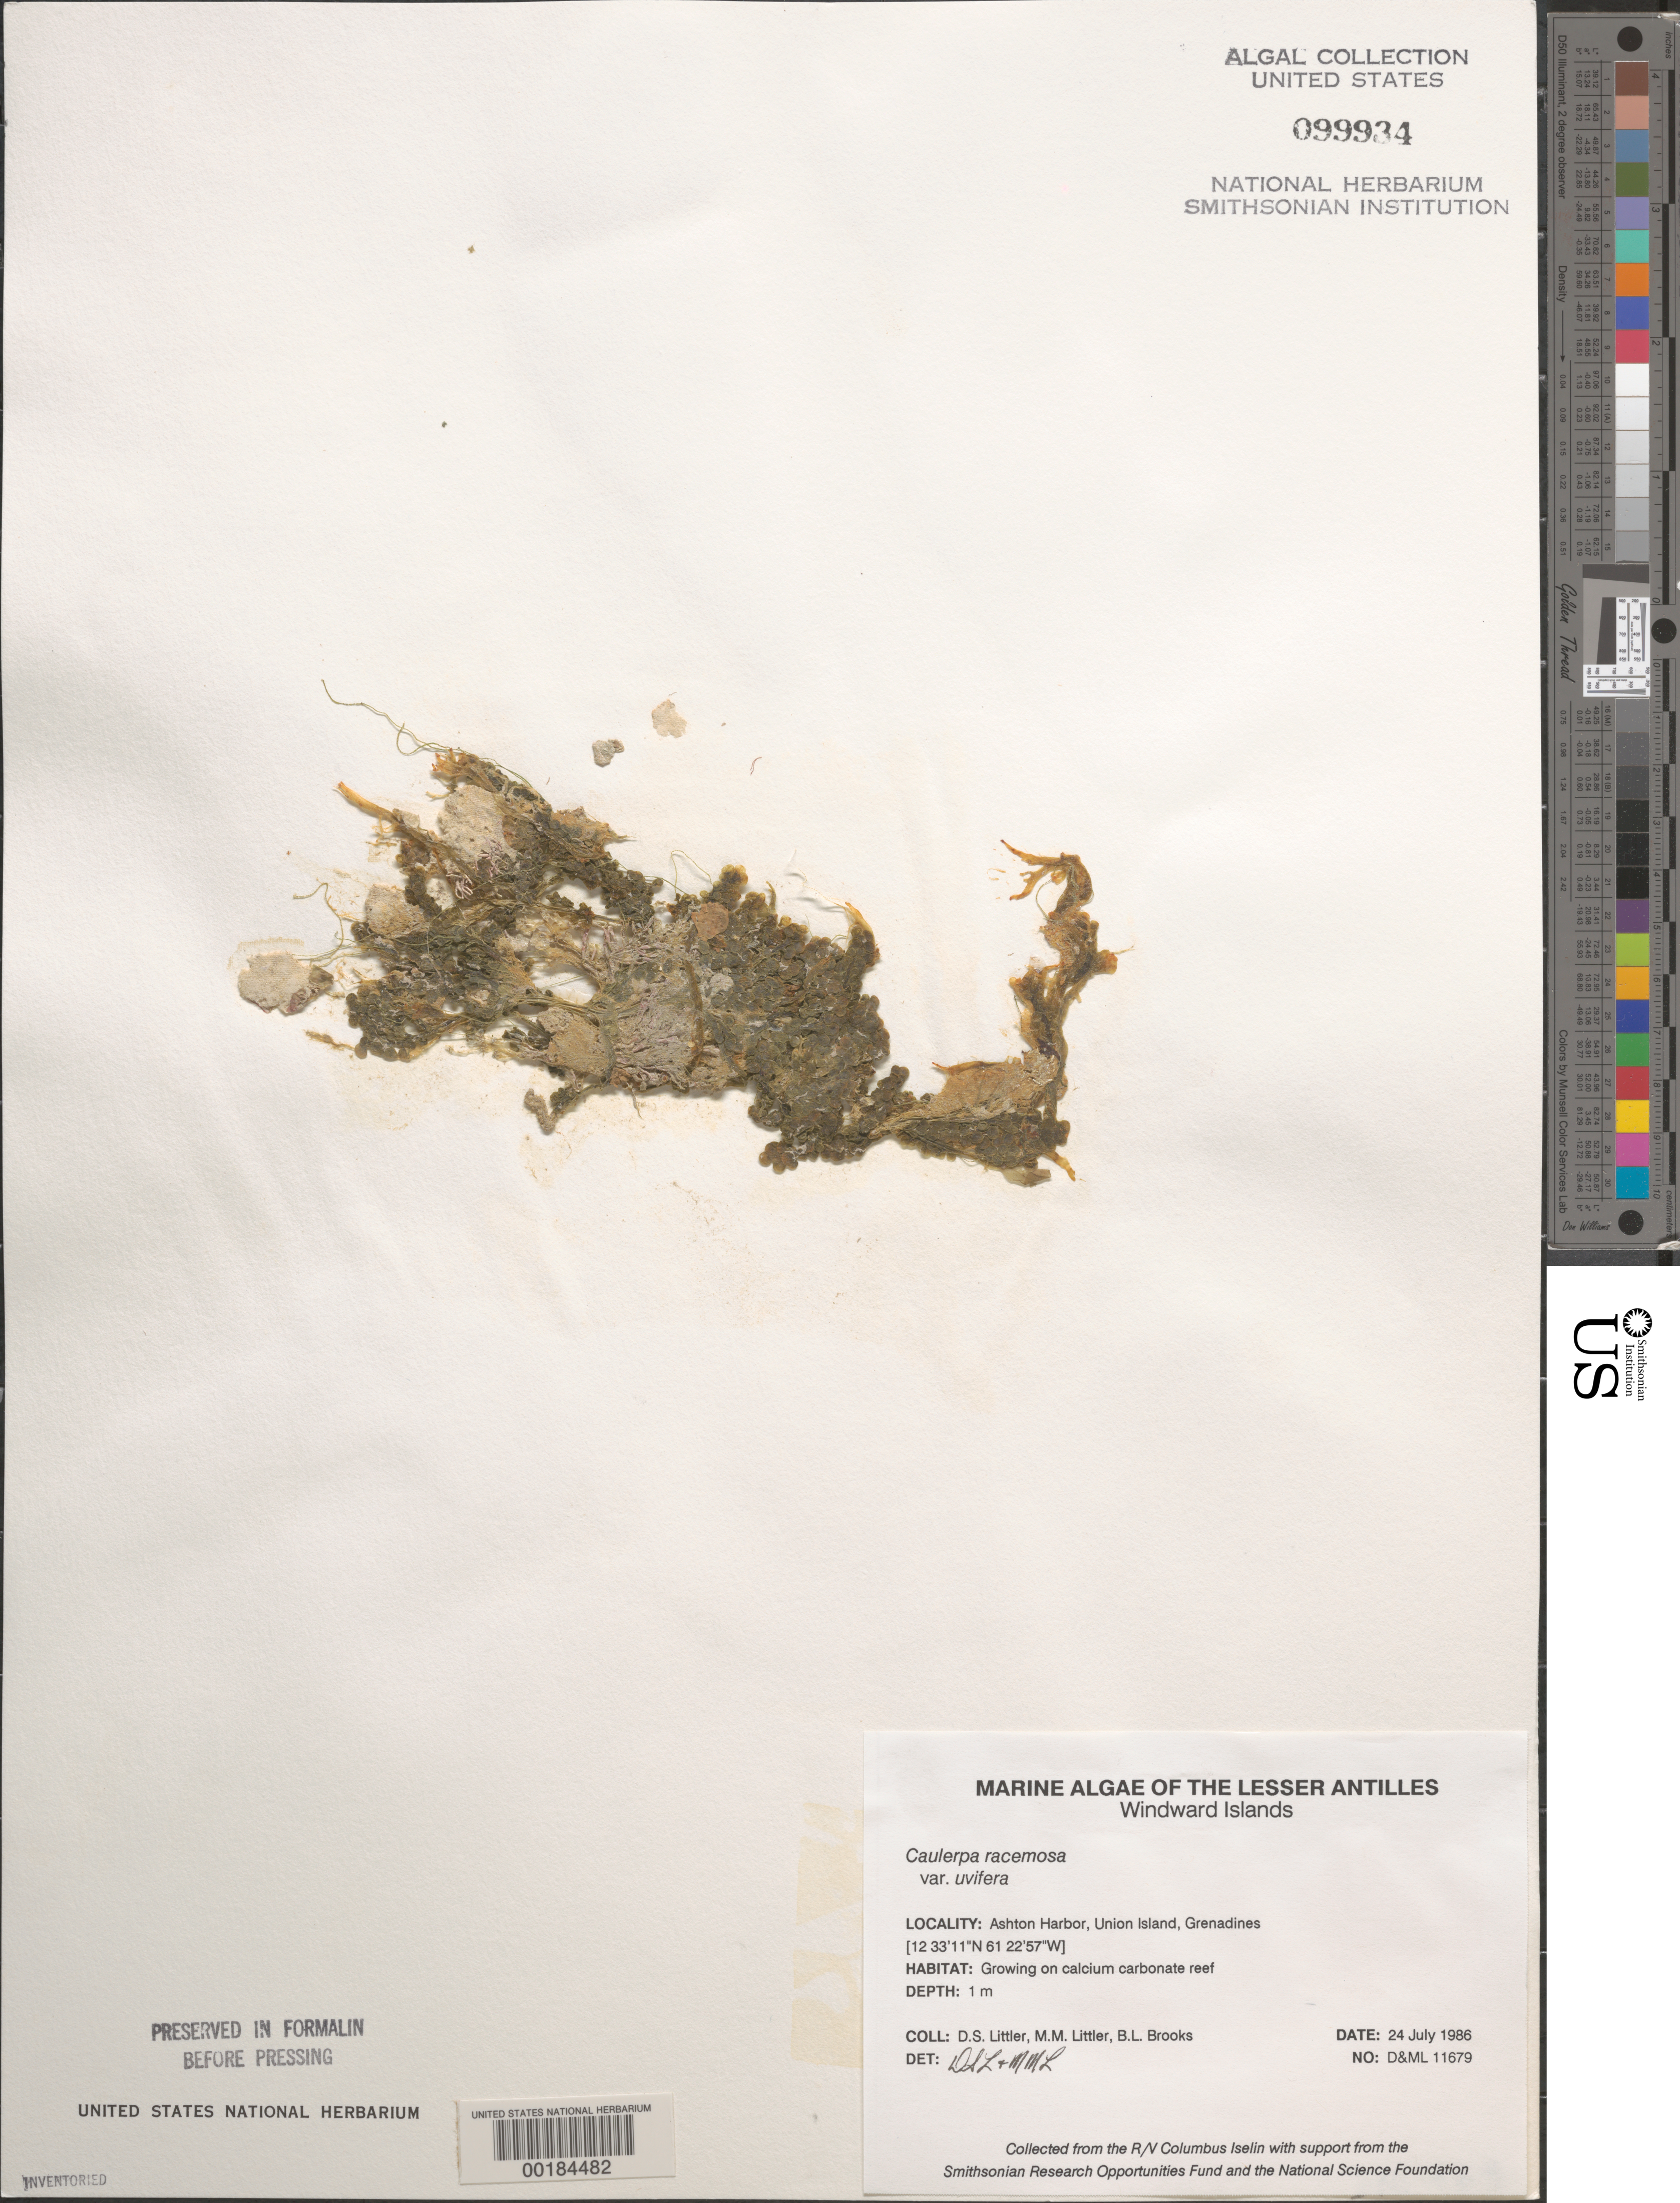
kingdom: Plantae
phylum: Chlorophyta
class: Ulvophyceae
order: Bryopsidales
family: Caulerpaceae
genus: Caulerpa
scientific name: Caulerpa racemosa var. uvifera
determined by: Littler, D. S.; Littler, M. M.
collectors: D. S. Littler, M. M. Littler & B. Brooks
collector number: D&ML 11679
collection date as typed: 24 Jul 1986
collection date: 1986-07-24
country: St. Vincent - Grenadines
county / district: Grenadines Parish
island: Union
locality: Ashton Harbor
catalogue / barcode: US 99934